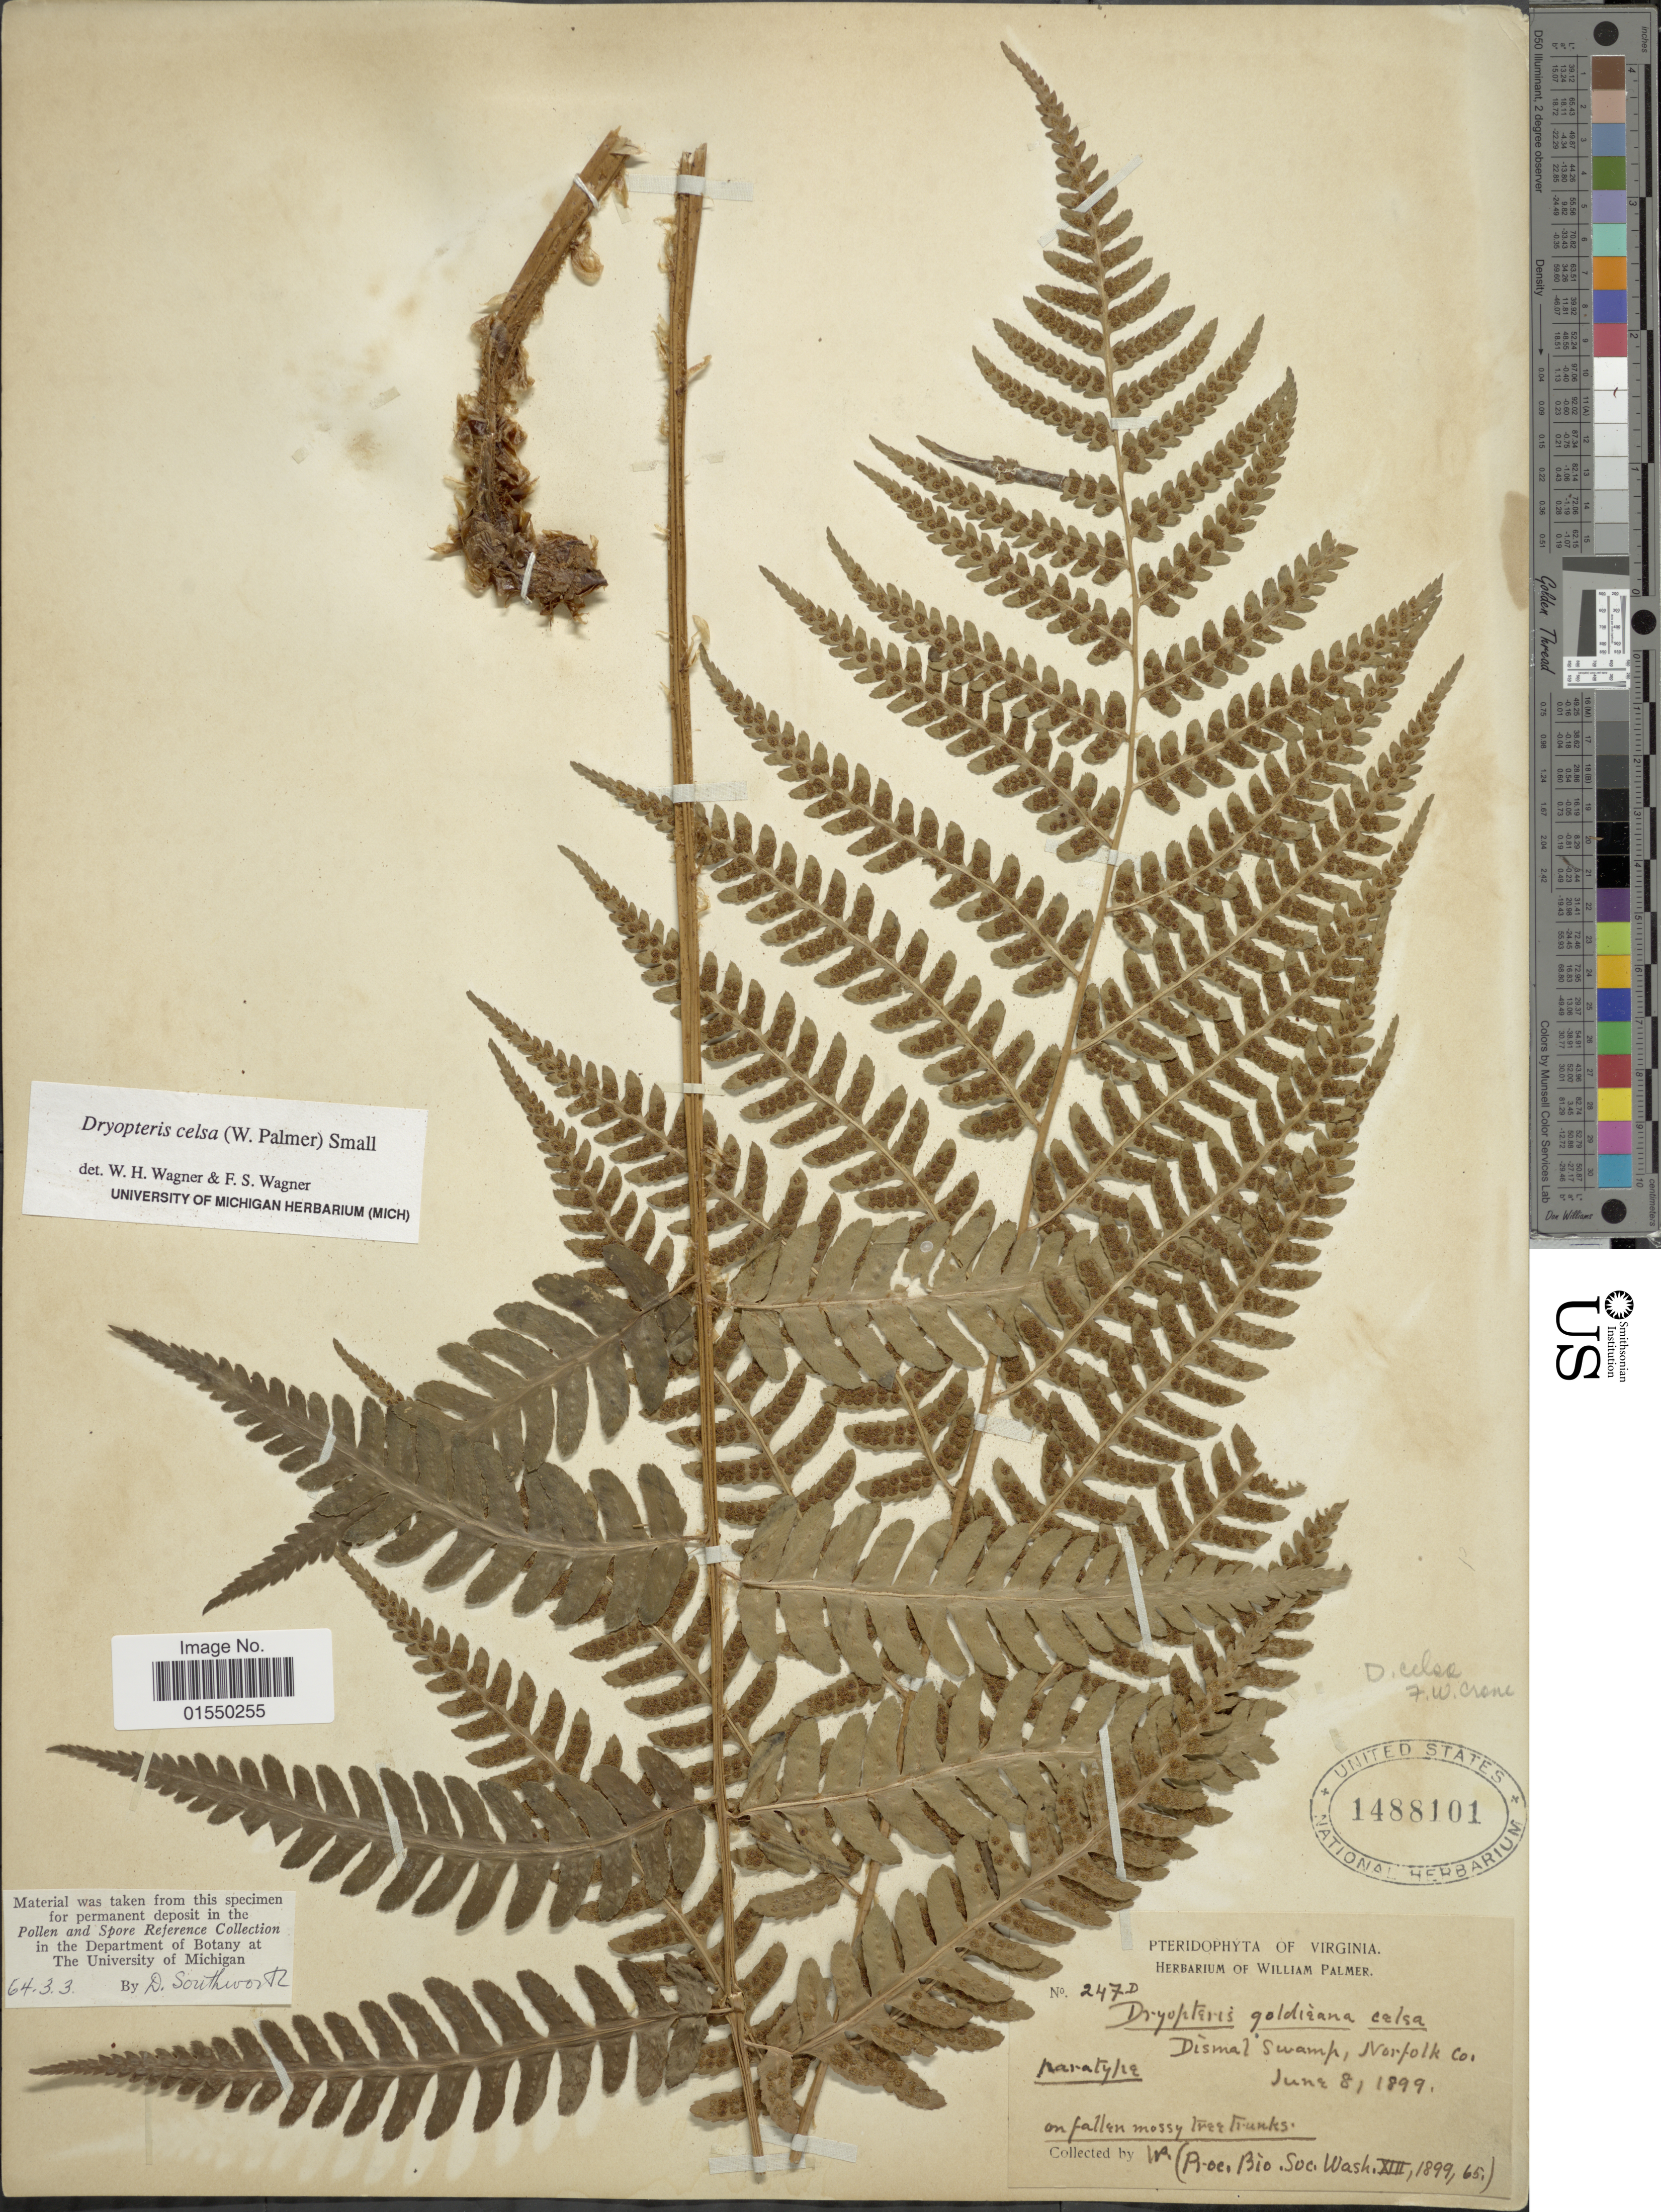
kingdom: Plantae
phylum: Tracheophyta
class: Polypodiopsida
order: Polypodiales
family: Dryopteridaceae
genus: Dryopteris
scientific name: Dryopteris celsa (W. Palmer) Knowlt., W. Palmer & C.L. Pollard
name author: (W. Palmer) Knowlt. et al.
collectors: W. Palmer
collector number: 247D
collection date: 1899-06-08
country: United States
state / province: Virginia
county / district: City of Norfolk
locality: Dismal Swamp, Norfolk Co.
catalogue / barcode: US 1488101